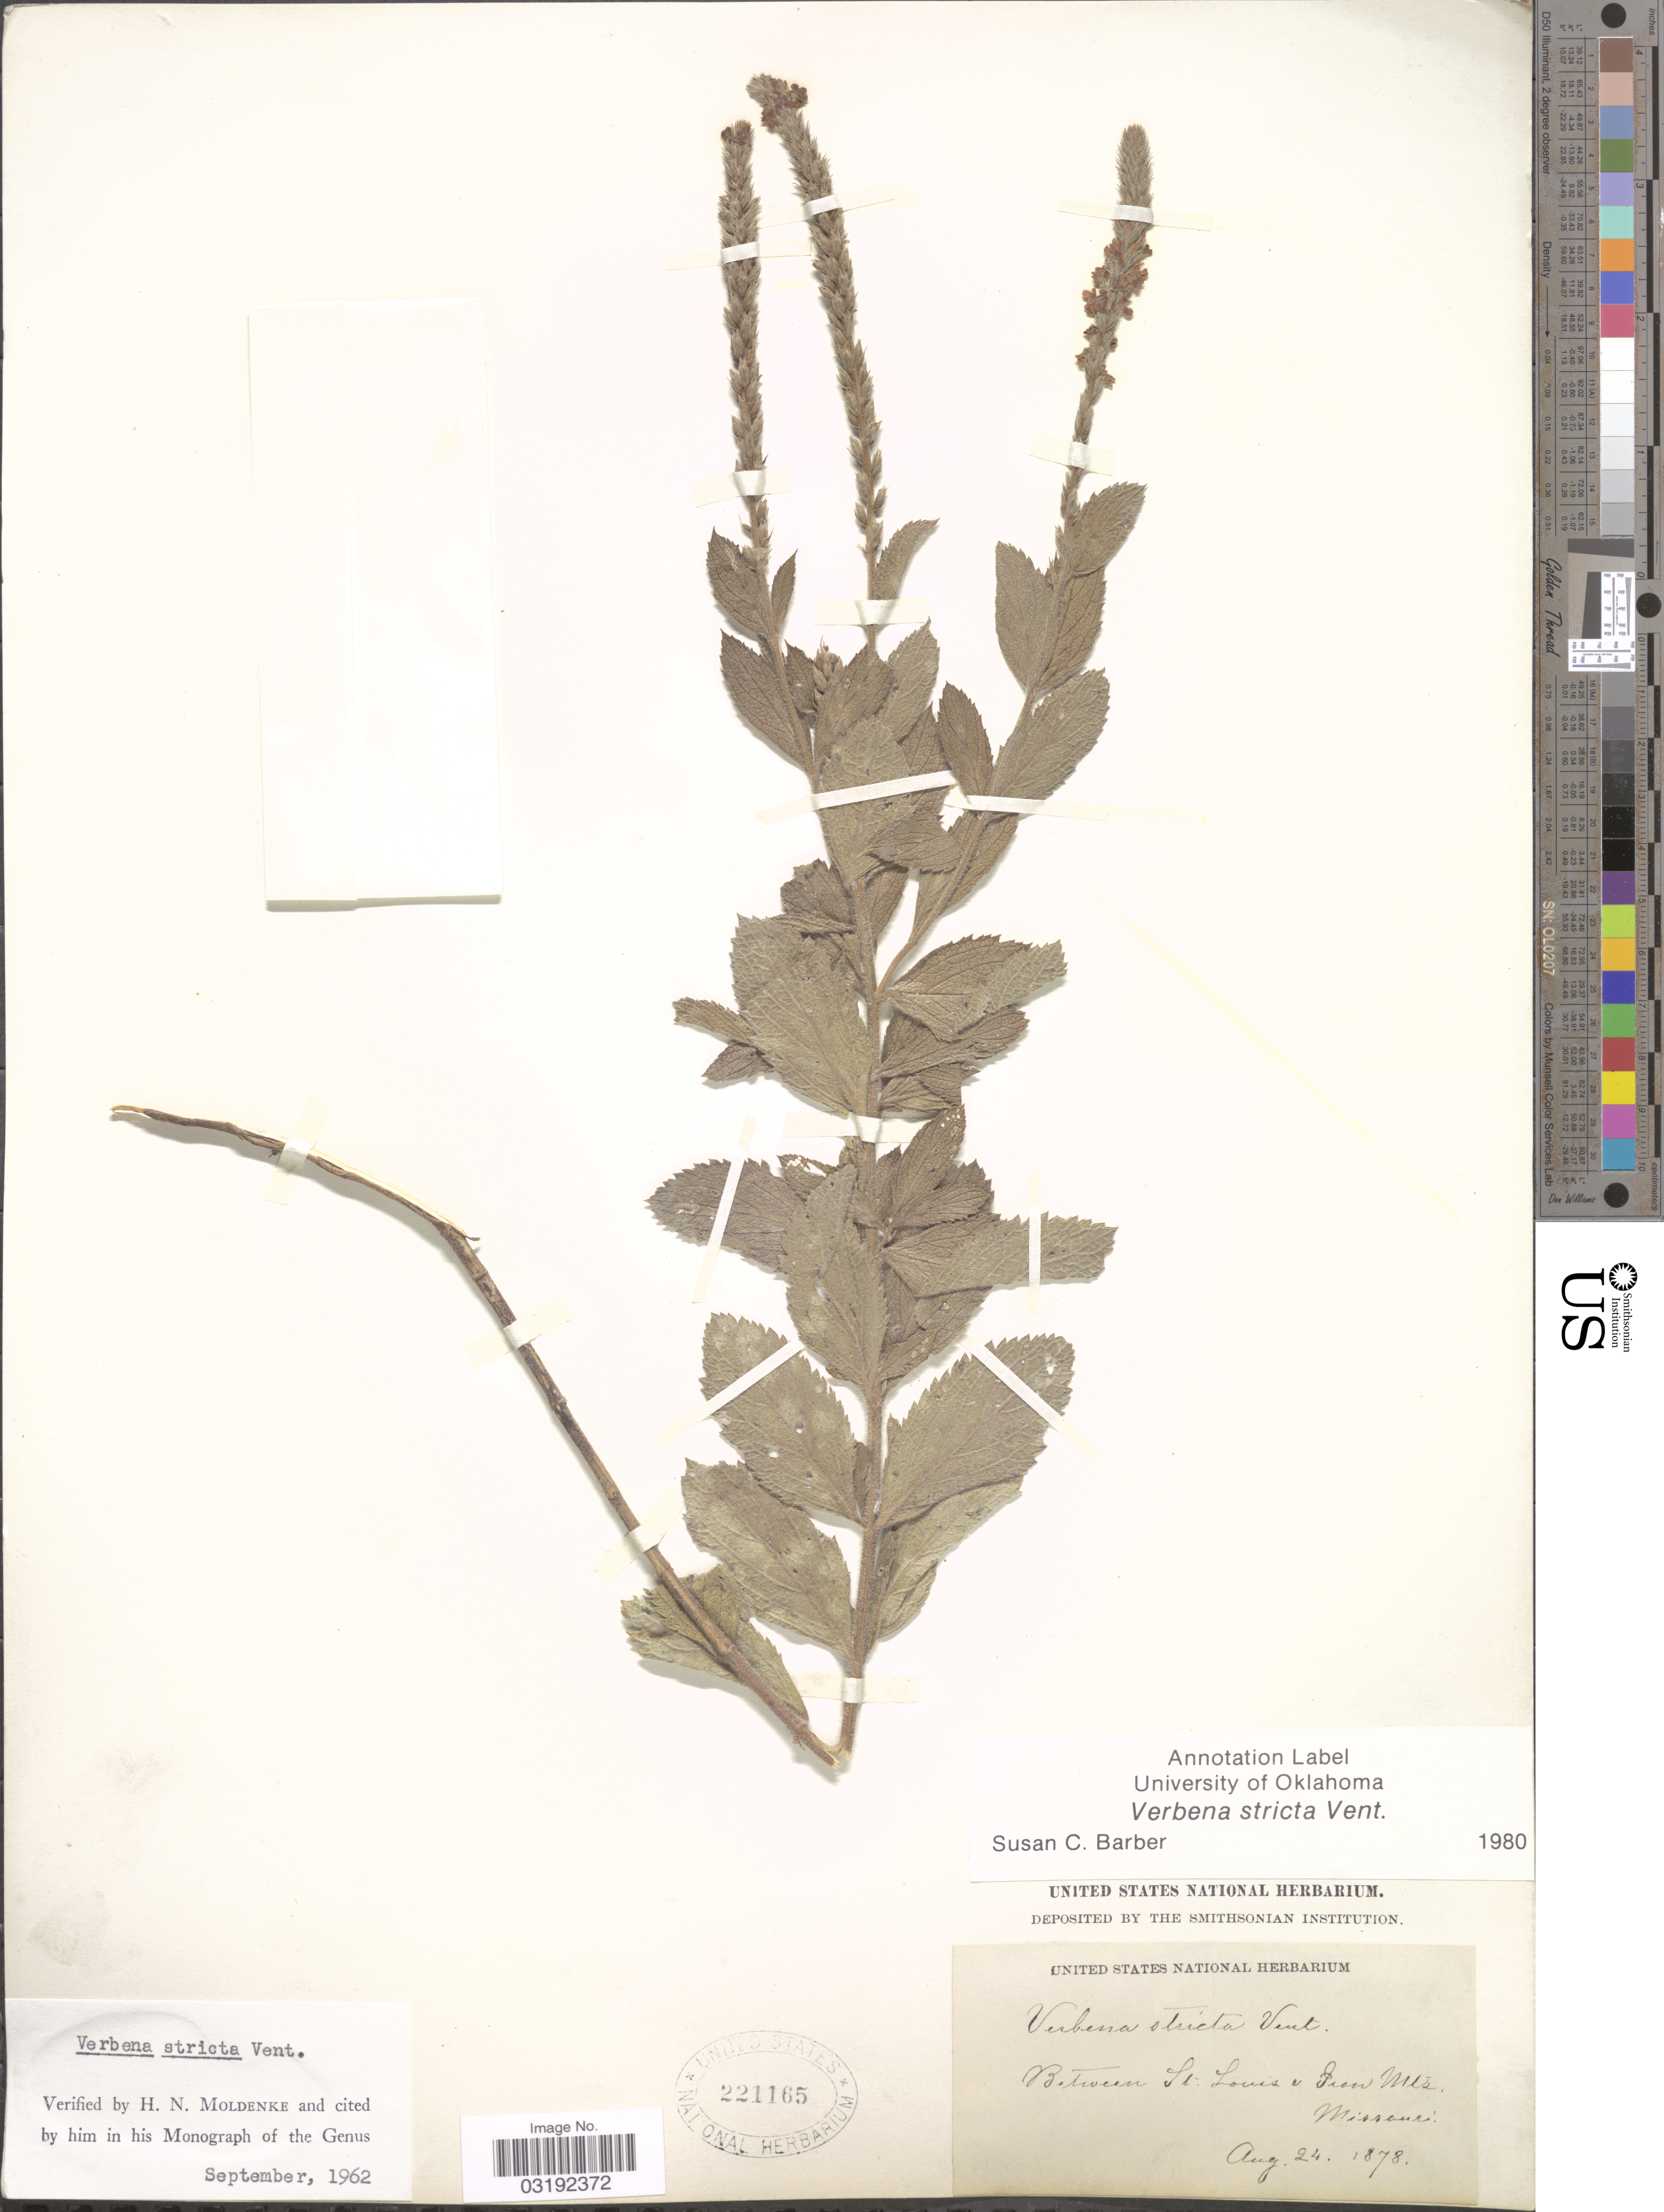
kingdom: Plantae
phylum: Tracheophyta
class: Magnoliopsida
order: Lamiales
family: Verbenaceae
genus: Verbena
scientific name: Verbena stricta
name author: Vent.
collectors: ex herb. United States National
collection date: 1878-08-24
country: United States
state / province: Missouri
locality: Between St. Louis & Iron Mts.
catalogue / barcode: US 221165